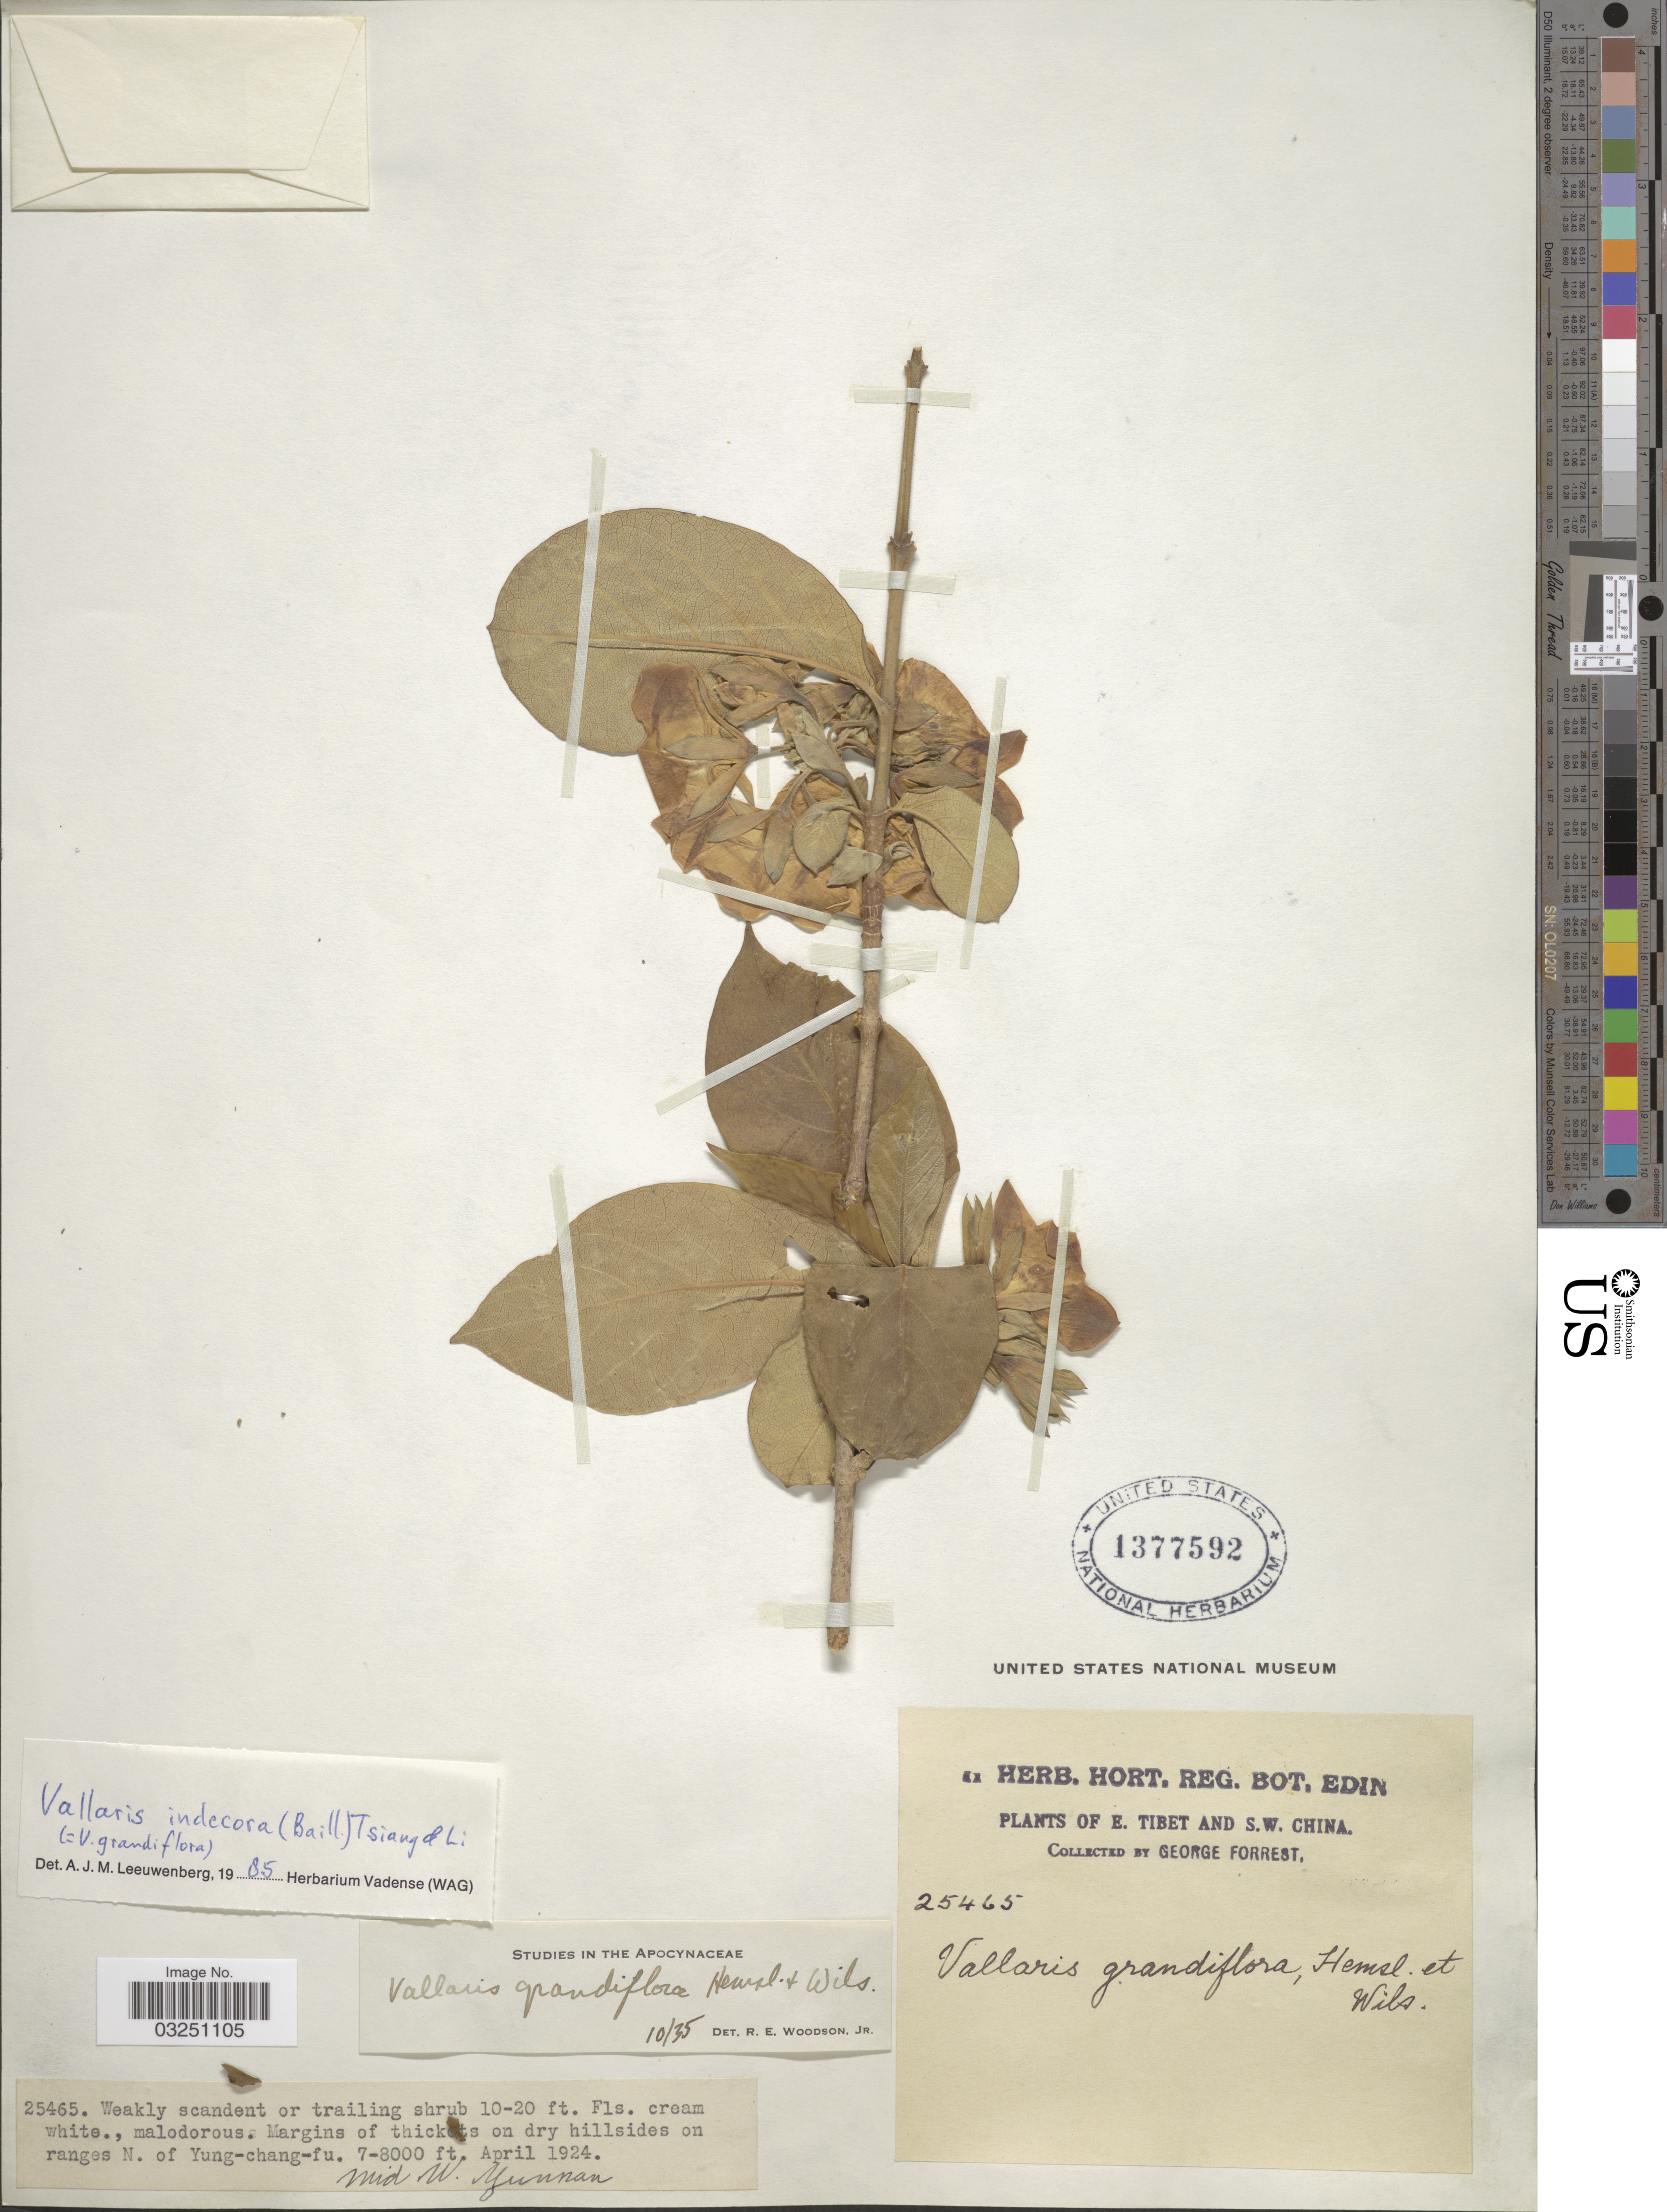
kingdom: Plantae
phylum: Tracheophyta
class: Magnoliopsida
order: Gentianales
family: Apocynaceae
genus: Vallaris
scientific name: Vallaris indecora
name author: (Baill.) Tsiang & P.T. Li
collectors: G. Forrest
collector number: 25465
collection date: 1924-04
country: China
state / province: Yunnan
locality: E. Tibet and S.W. China, Margins of thickets on dry hillsides on ranges N. of Yung-chang-fu. Mid W. Yunnan.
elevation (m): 2134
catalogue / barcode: US 1377592